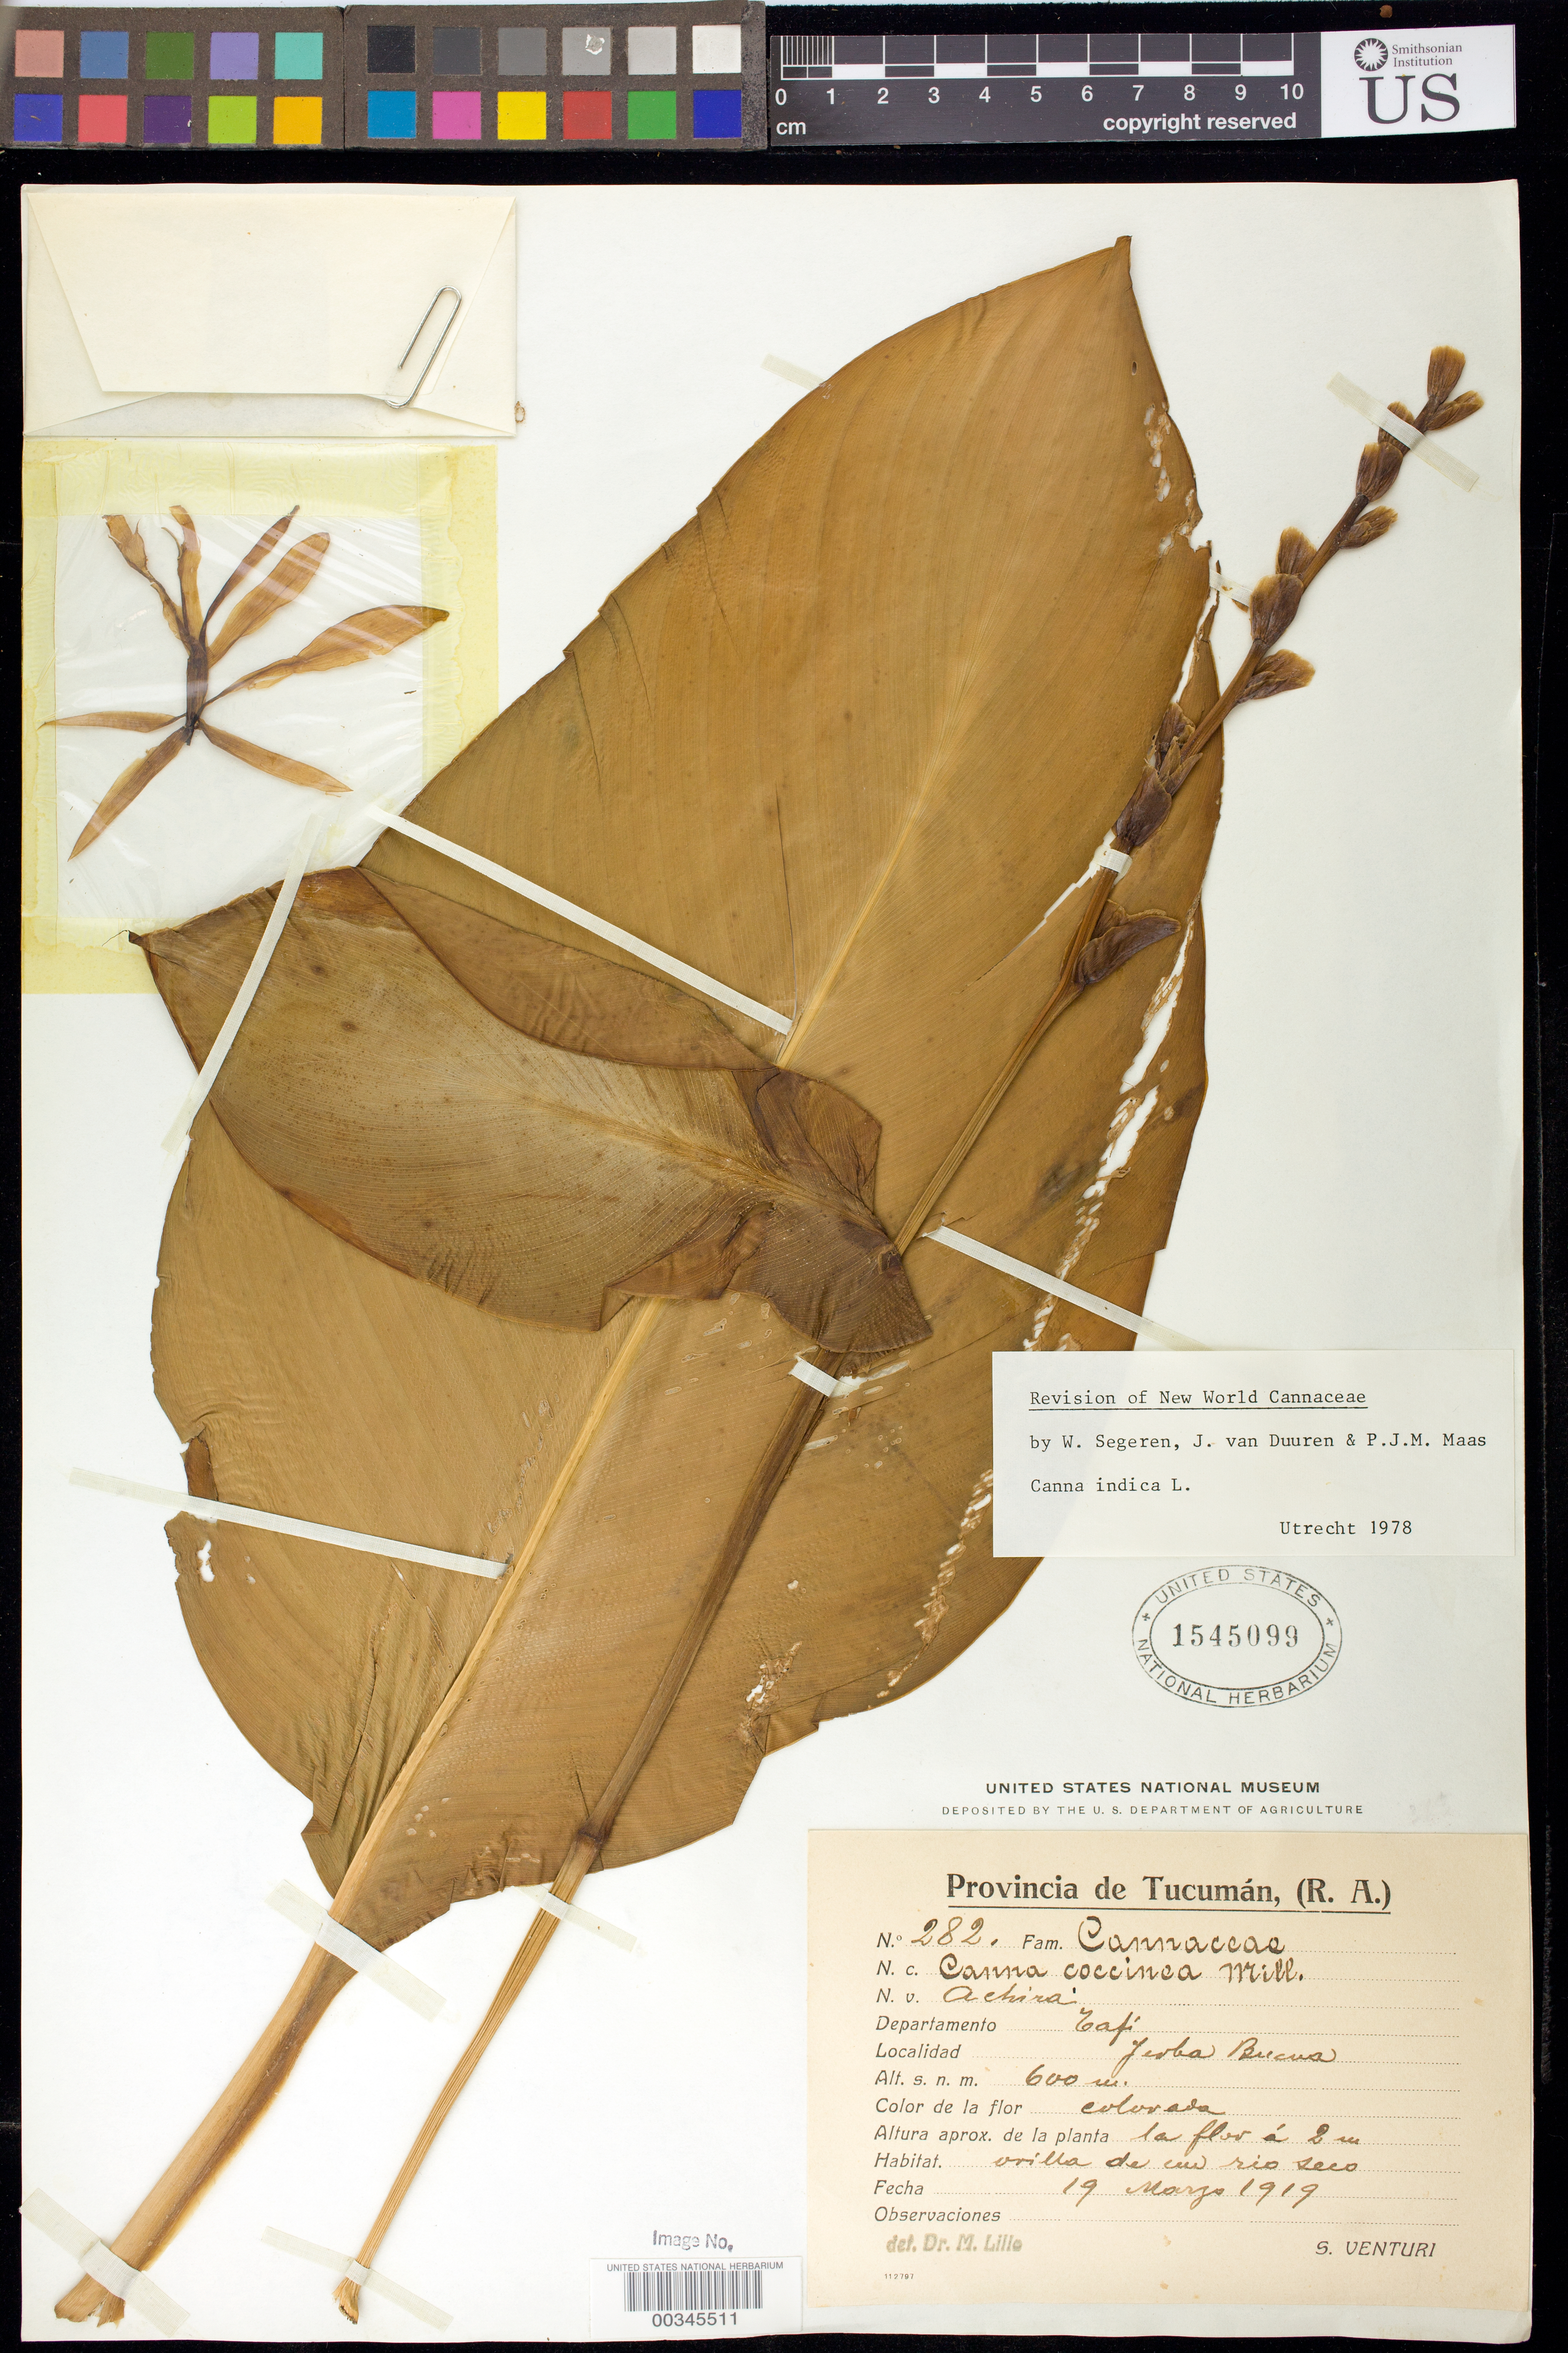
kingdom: Plantae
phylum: Tracheophyta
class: Liliopsida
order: Zingiberales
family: Cannaceae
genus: Canna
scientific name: Canna indica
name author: L.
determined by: Segeren, W.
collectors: S. Venturi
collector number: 282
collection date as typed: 19 Mar 1919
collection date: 1919-03-19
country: Argentina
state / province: Tucumán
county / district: Tafí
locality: Jerba Buena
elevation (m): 600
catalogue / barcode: US 1545099